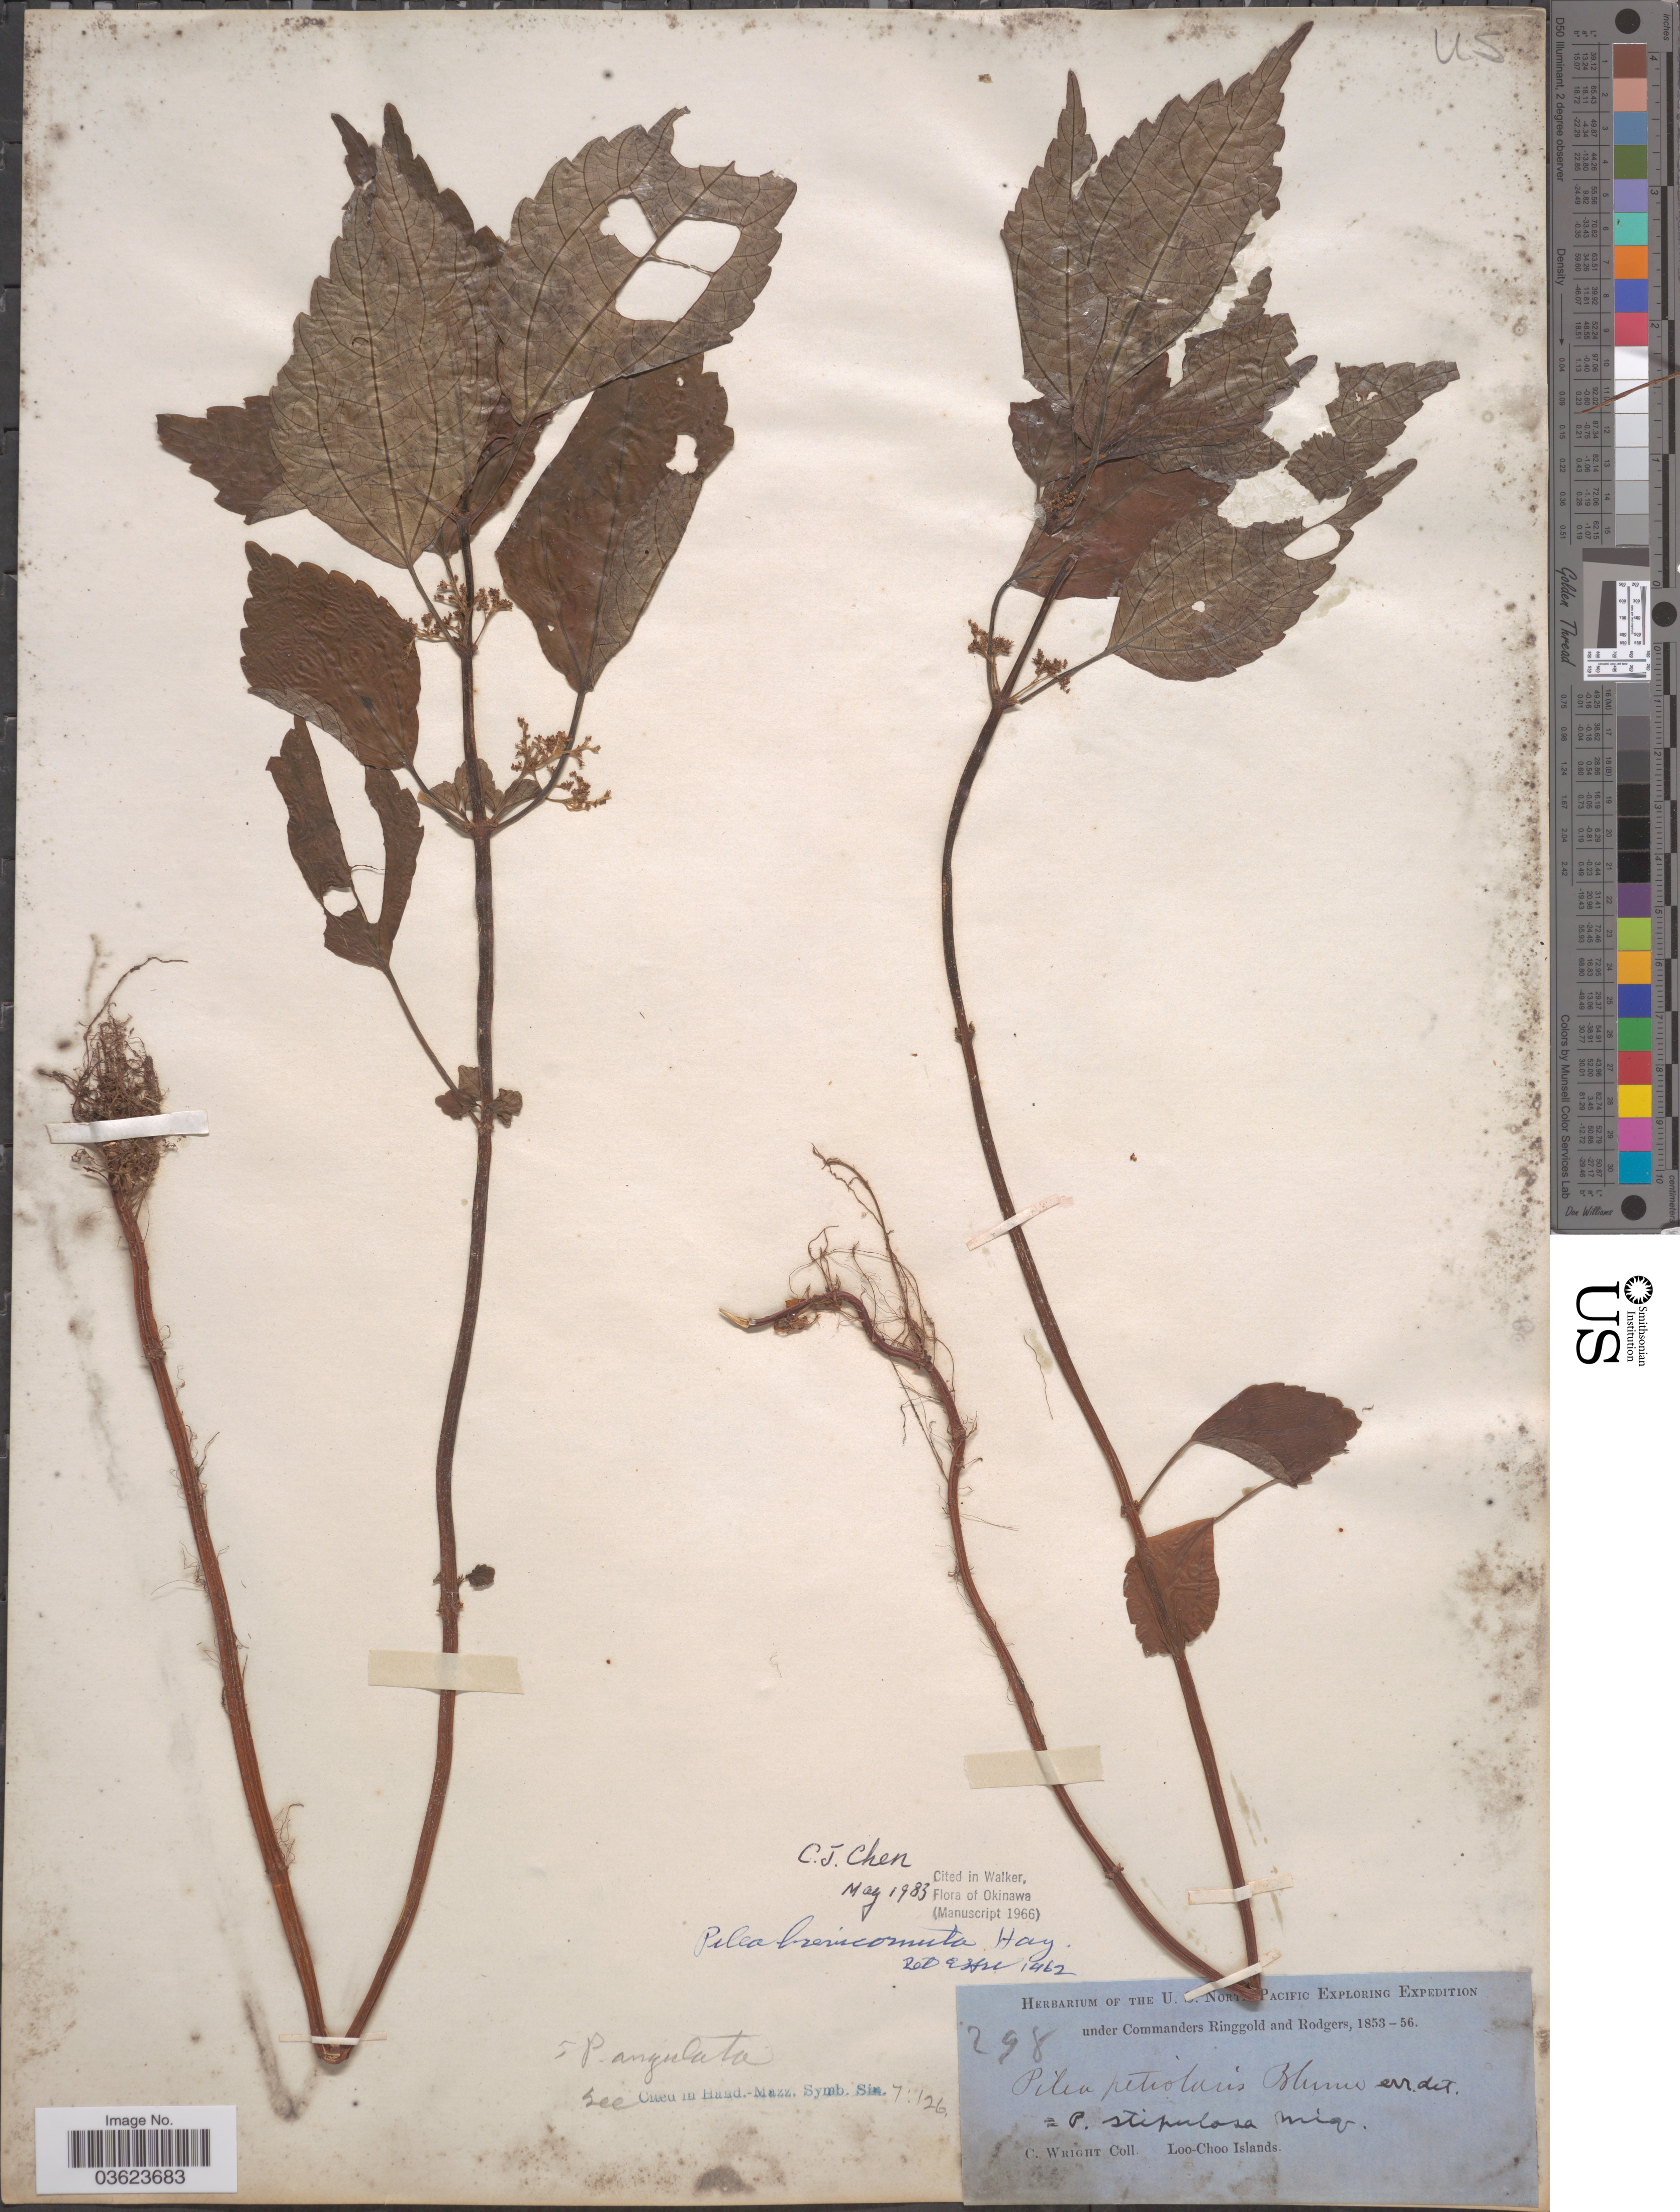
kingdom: Plantae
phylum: Tracheophyta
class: Magnoliopsida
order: Rosales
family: Urticaceae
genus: Pilea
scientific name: Pilea brevicornuta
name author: Hayata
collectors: C. Wright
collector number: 298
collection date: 1853/1856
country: Japan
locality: Loo-Choo Islands.